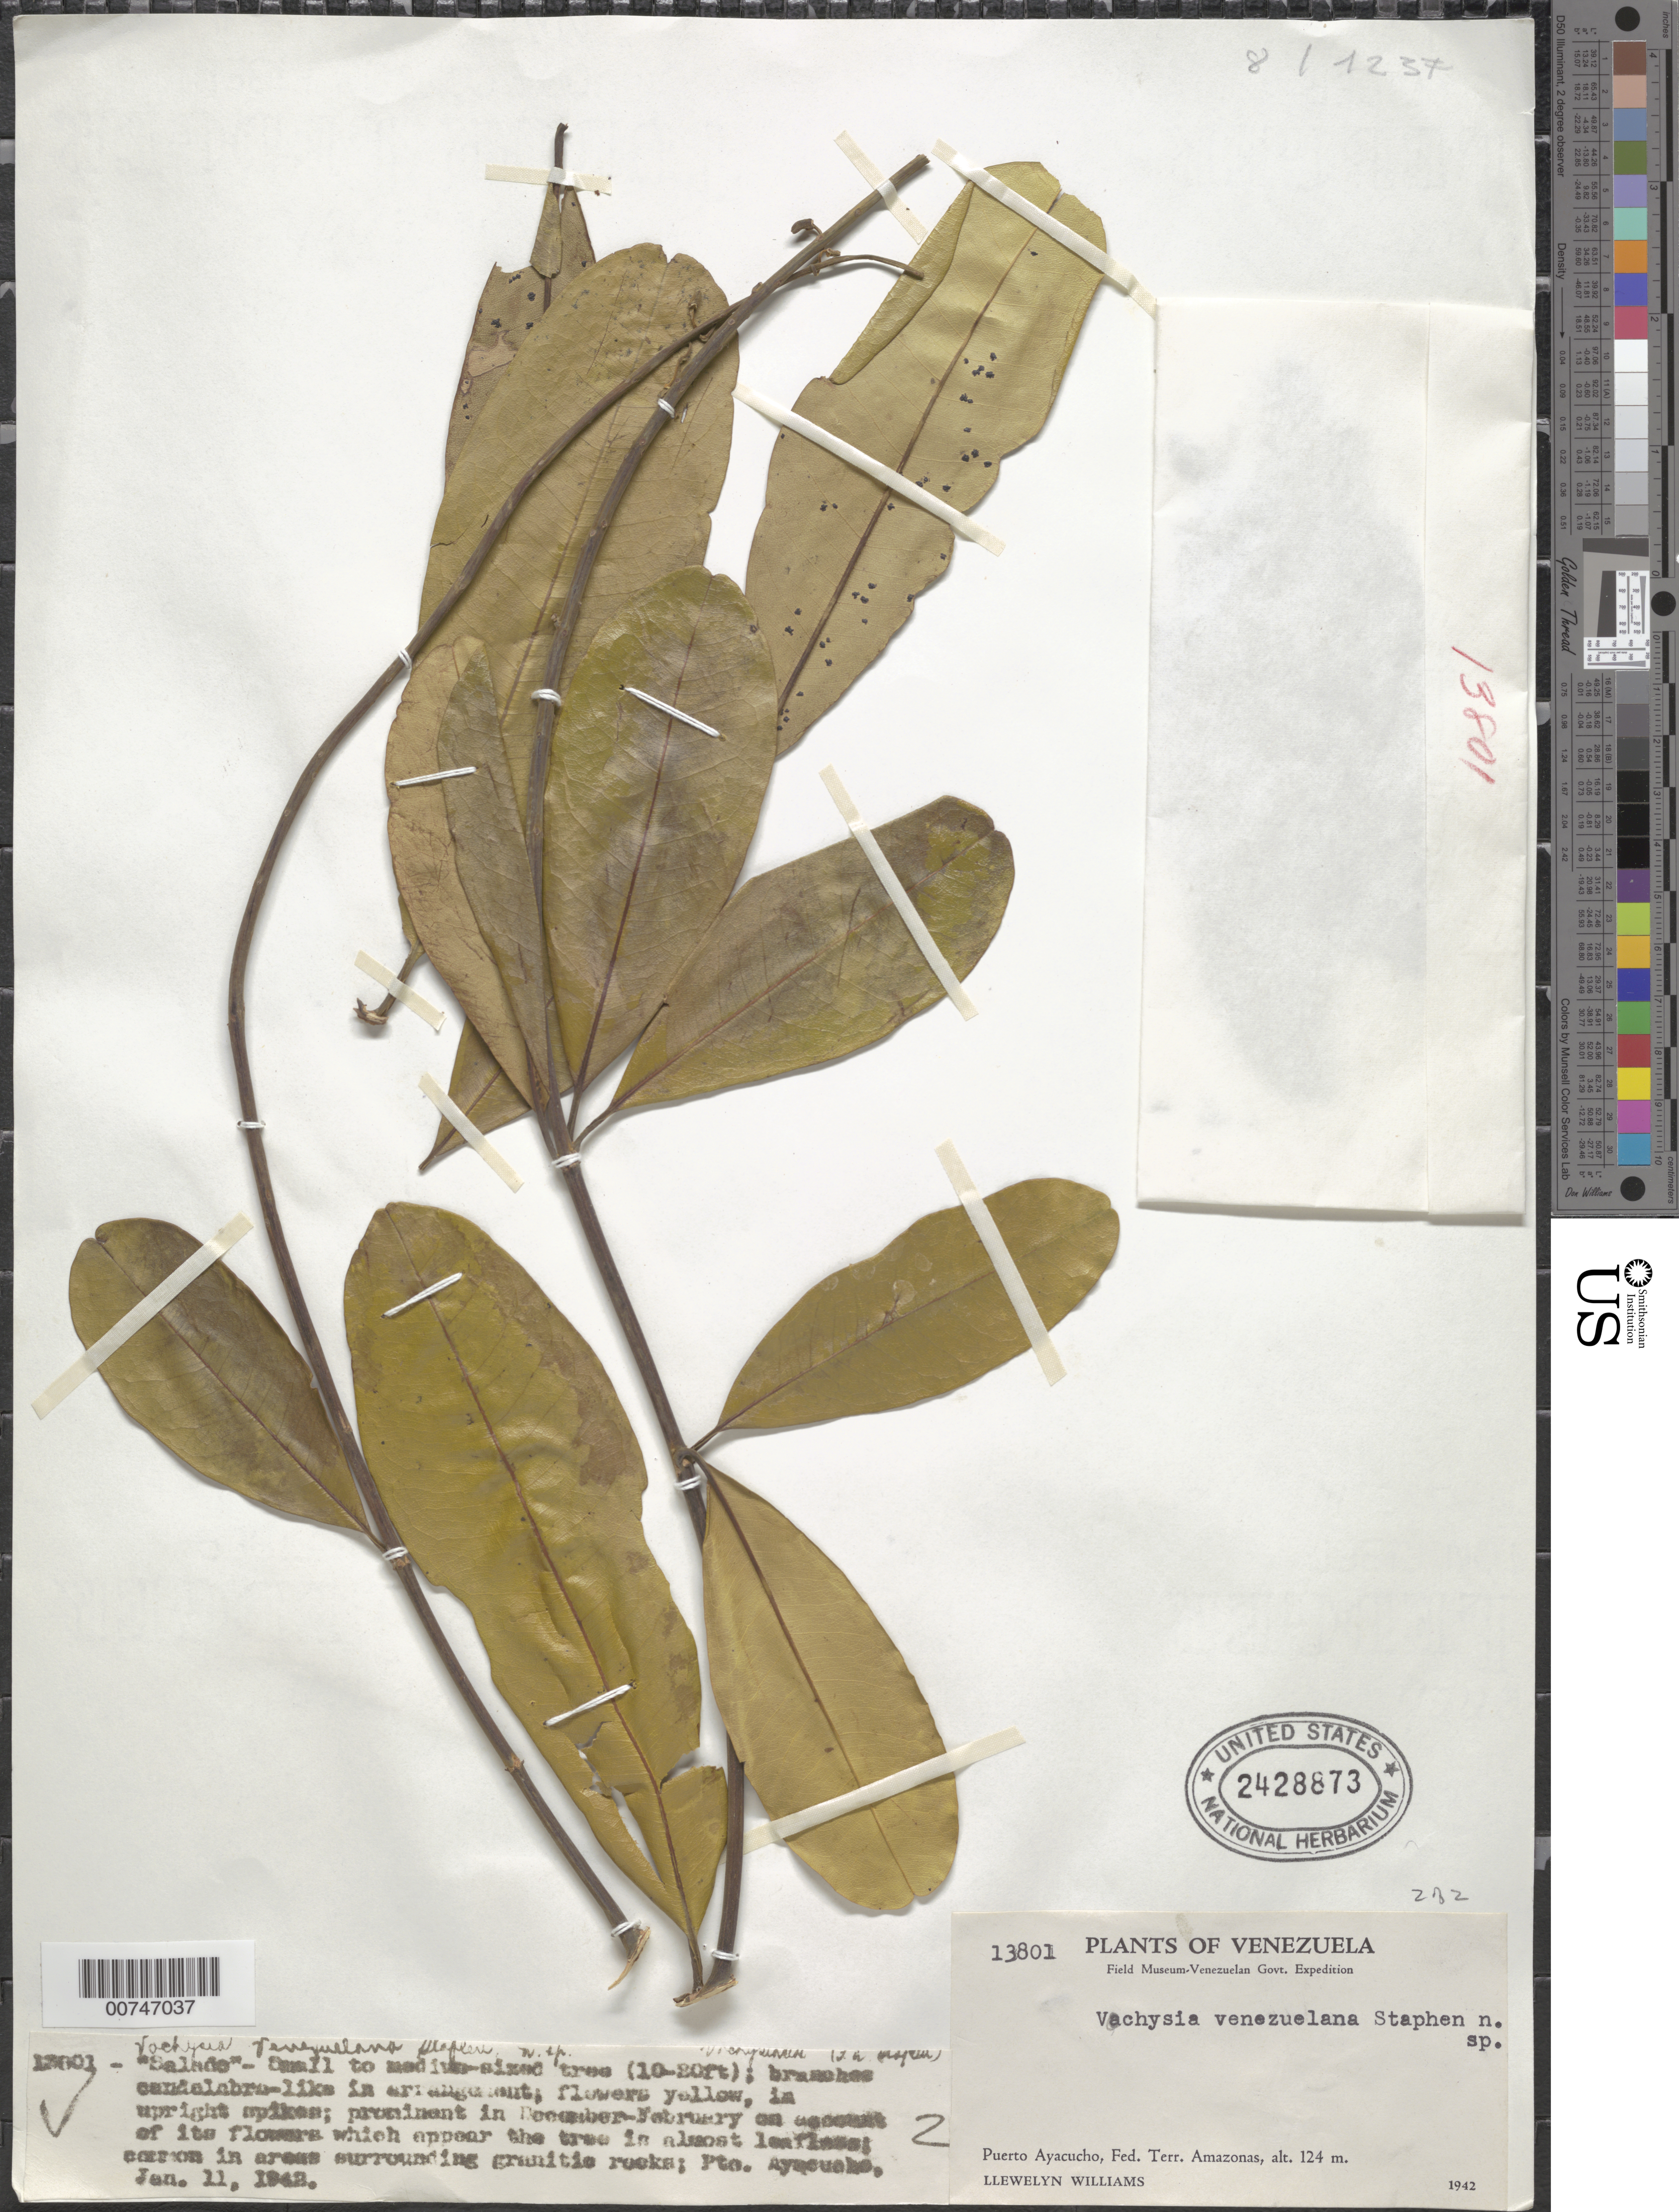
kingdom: Plantae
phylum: Tracheophyta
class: Magnoliopsida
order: Myrtales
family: Vochysiaceae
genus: Vochysia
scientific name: Vochysia venezuelana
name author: Stafleu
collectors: Ll. Williams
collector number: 13801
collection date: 1942-01-11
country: Venezuela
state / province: Amazonas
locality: Puerto Ayacucho, Fed. Terr. Amazonas. Pto. Ayacucho.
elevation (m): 124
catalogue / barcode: US 2428873